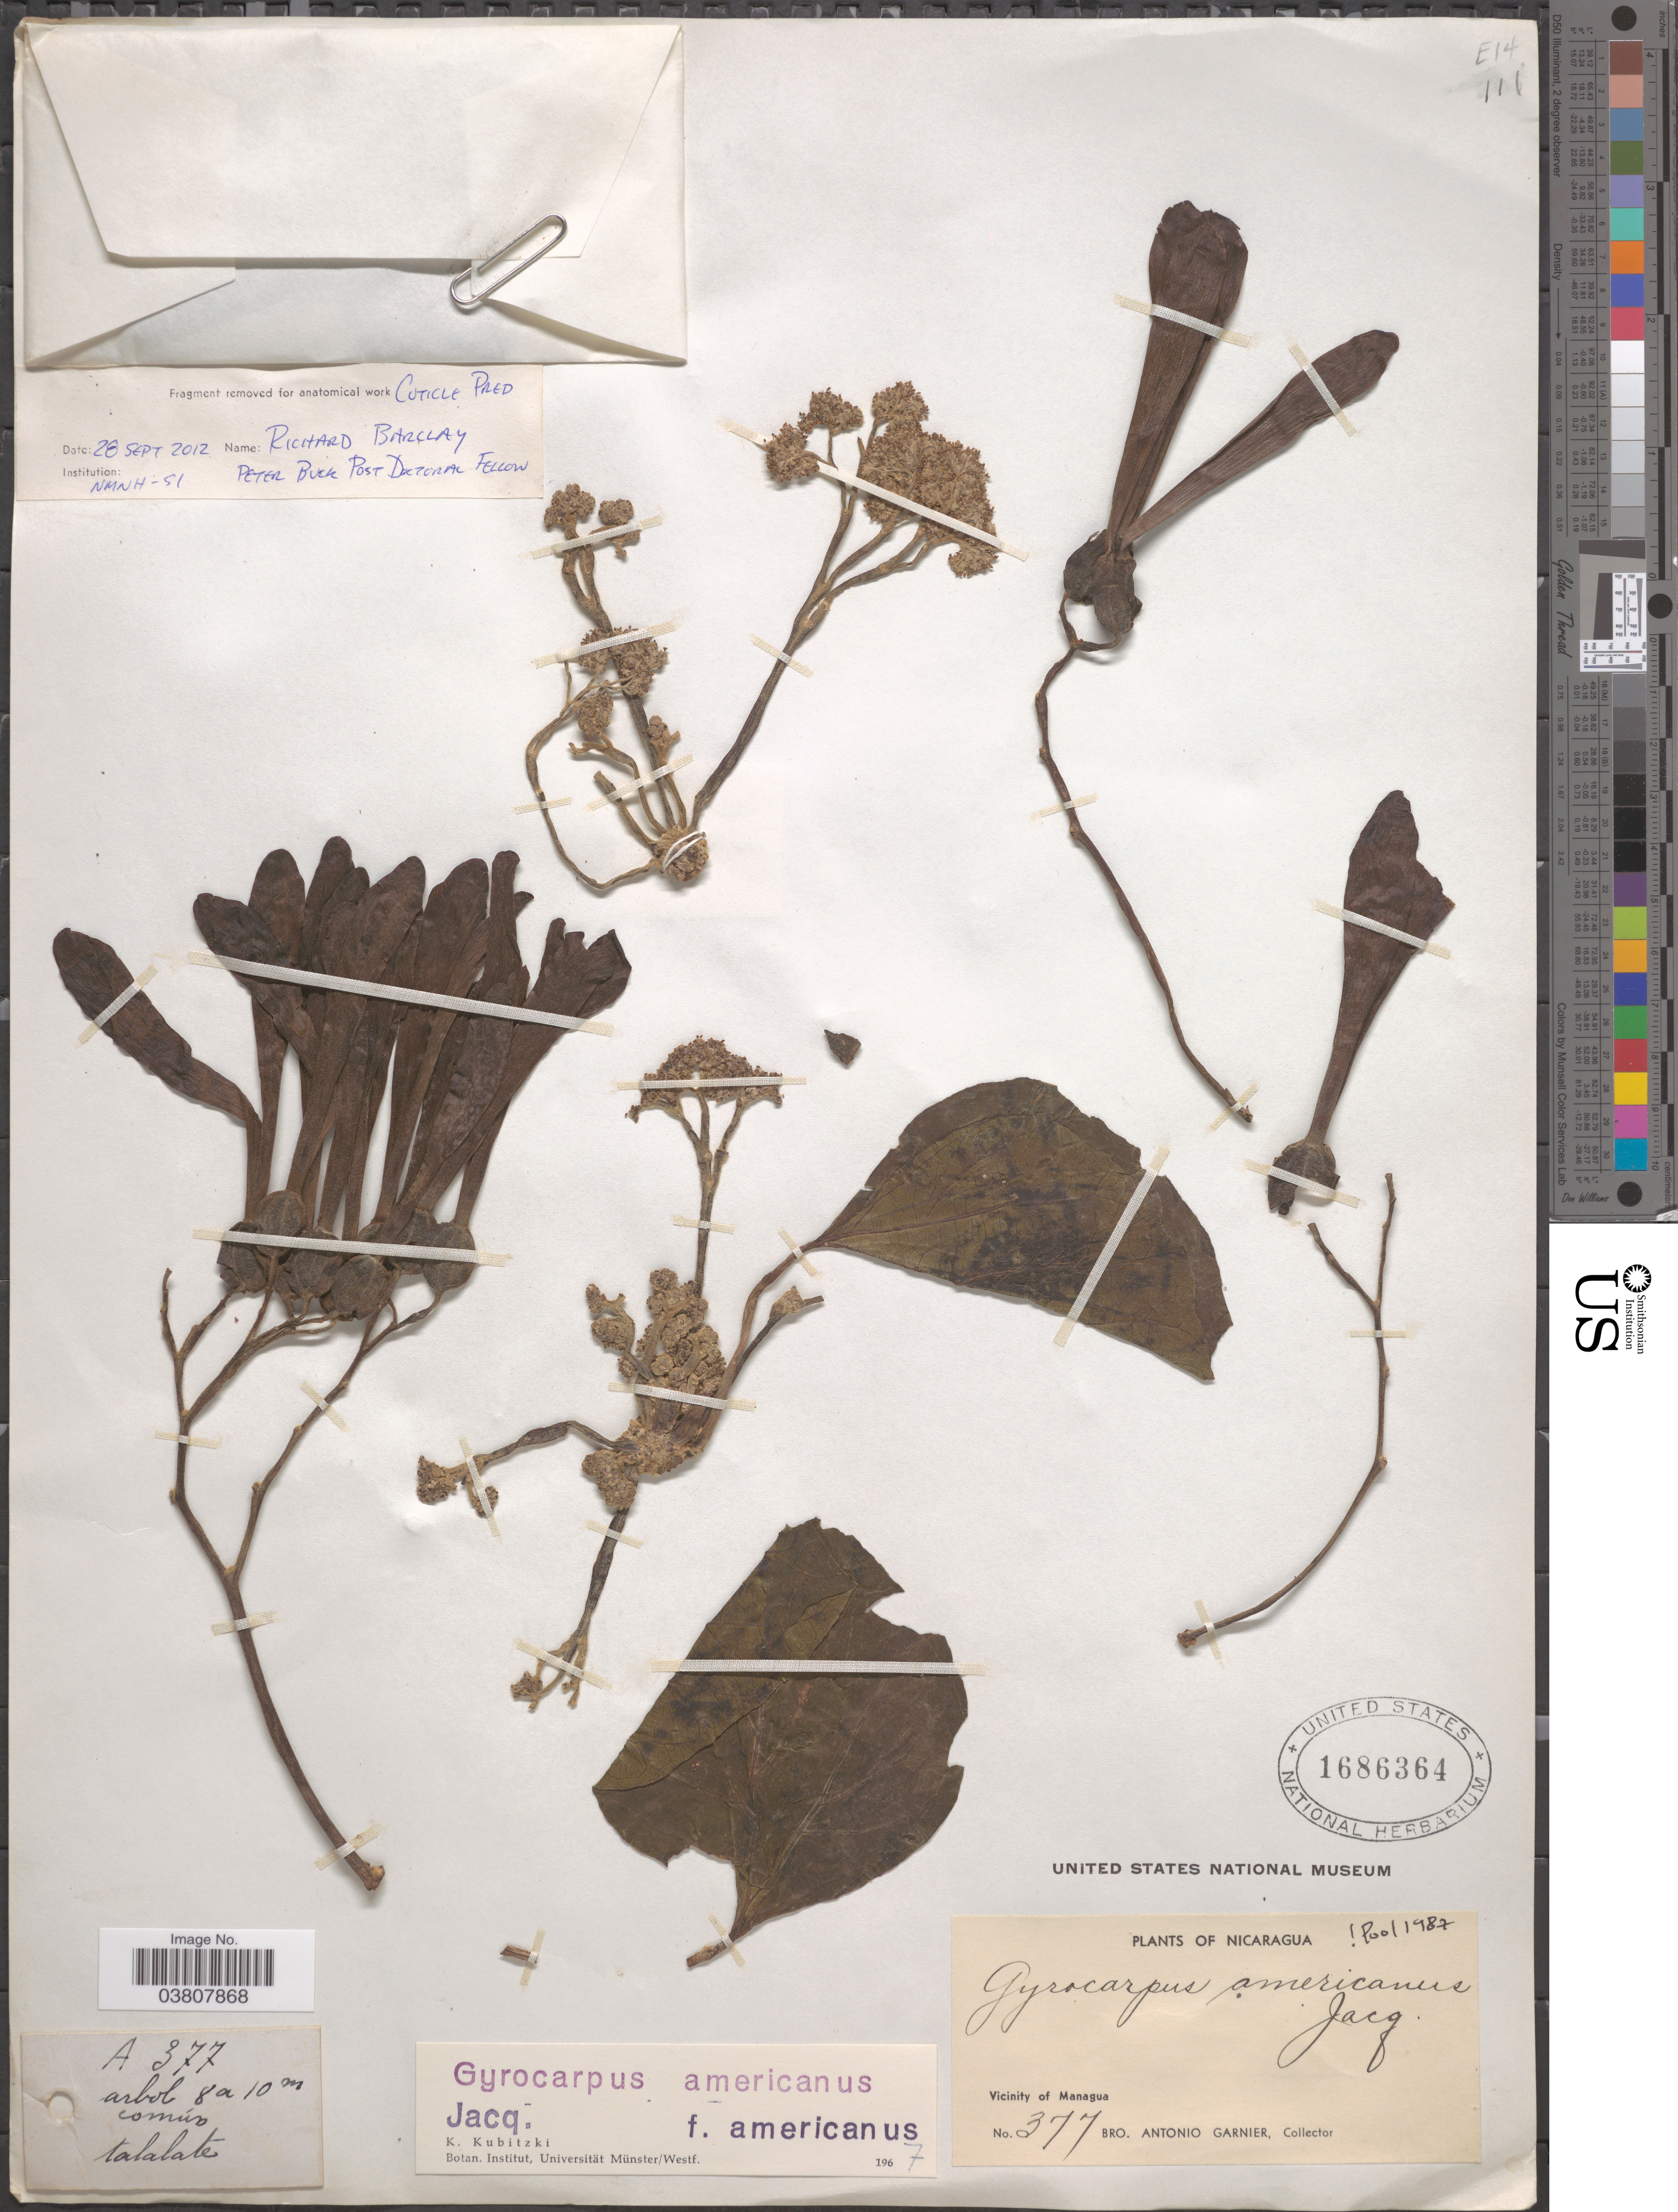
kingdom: Plantae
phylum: Tracheophyta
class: Magnoliopsida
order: Laurales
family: Hernandiaceae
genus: Gyrocarpus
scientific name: Gyrocarpus americanus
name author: Jacq.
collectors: Bro. A. Garnier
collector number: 377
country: Nicaragua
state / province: Managua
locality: Vicinity of Managua.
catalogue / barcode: US 1686364